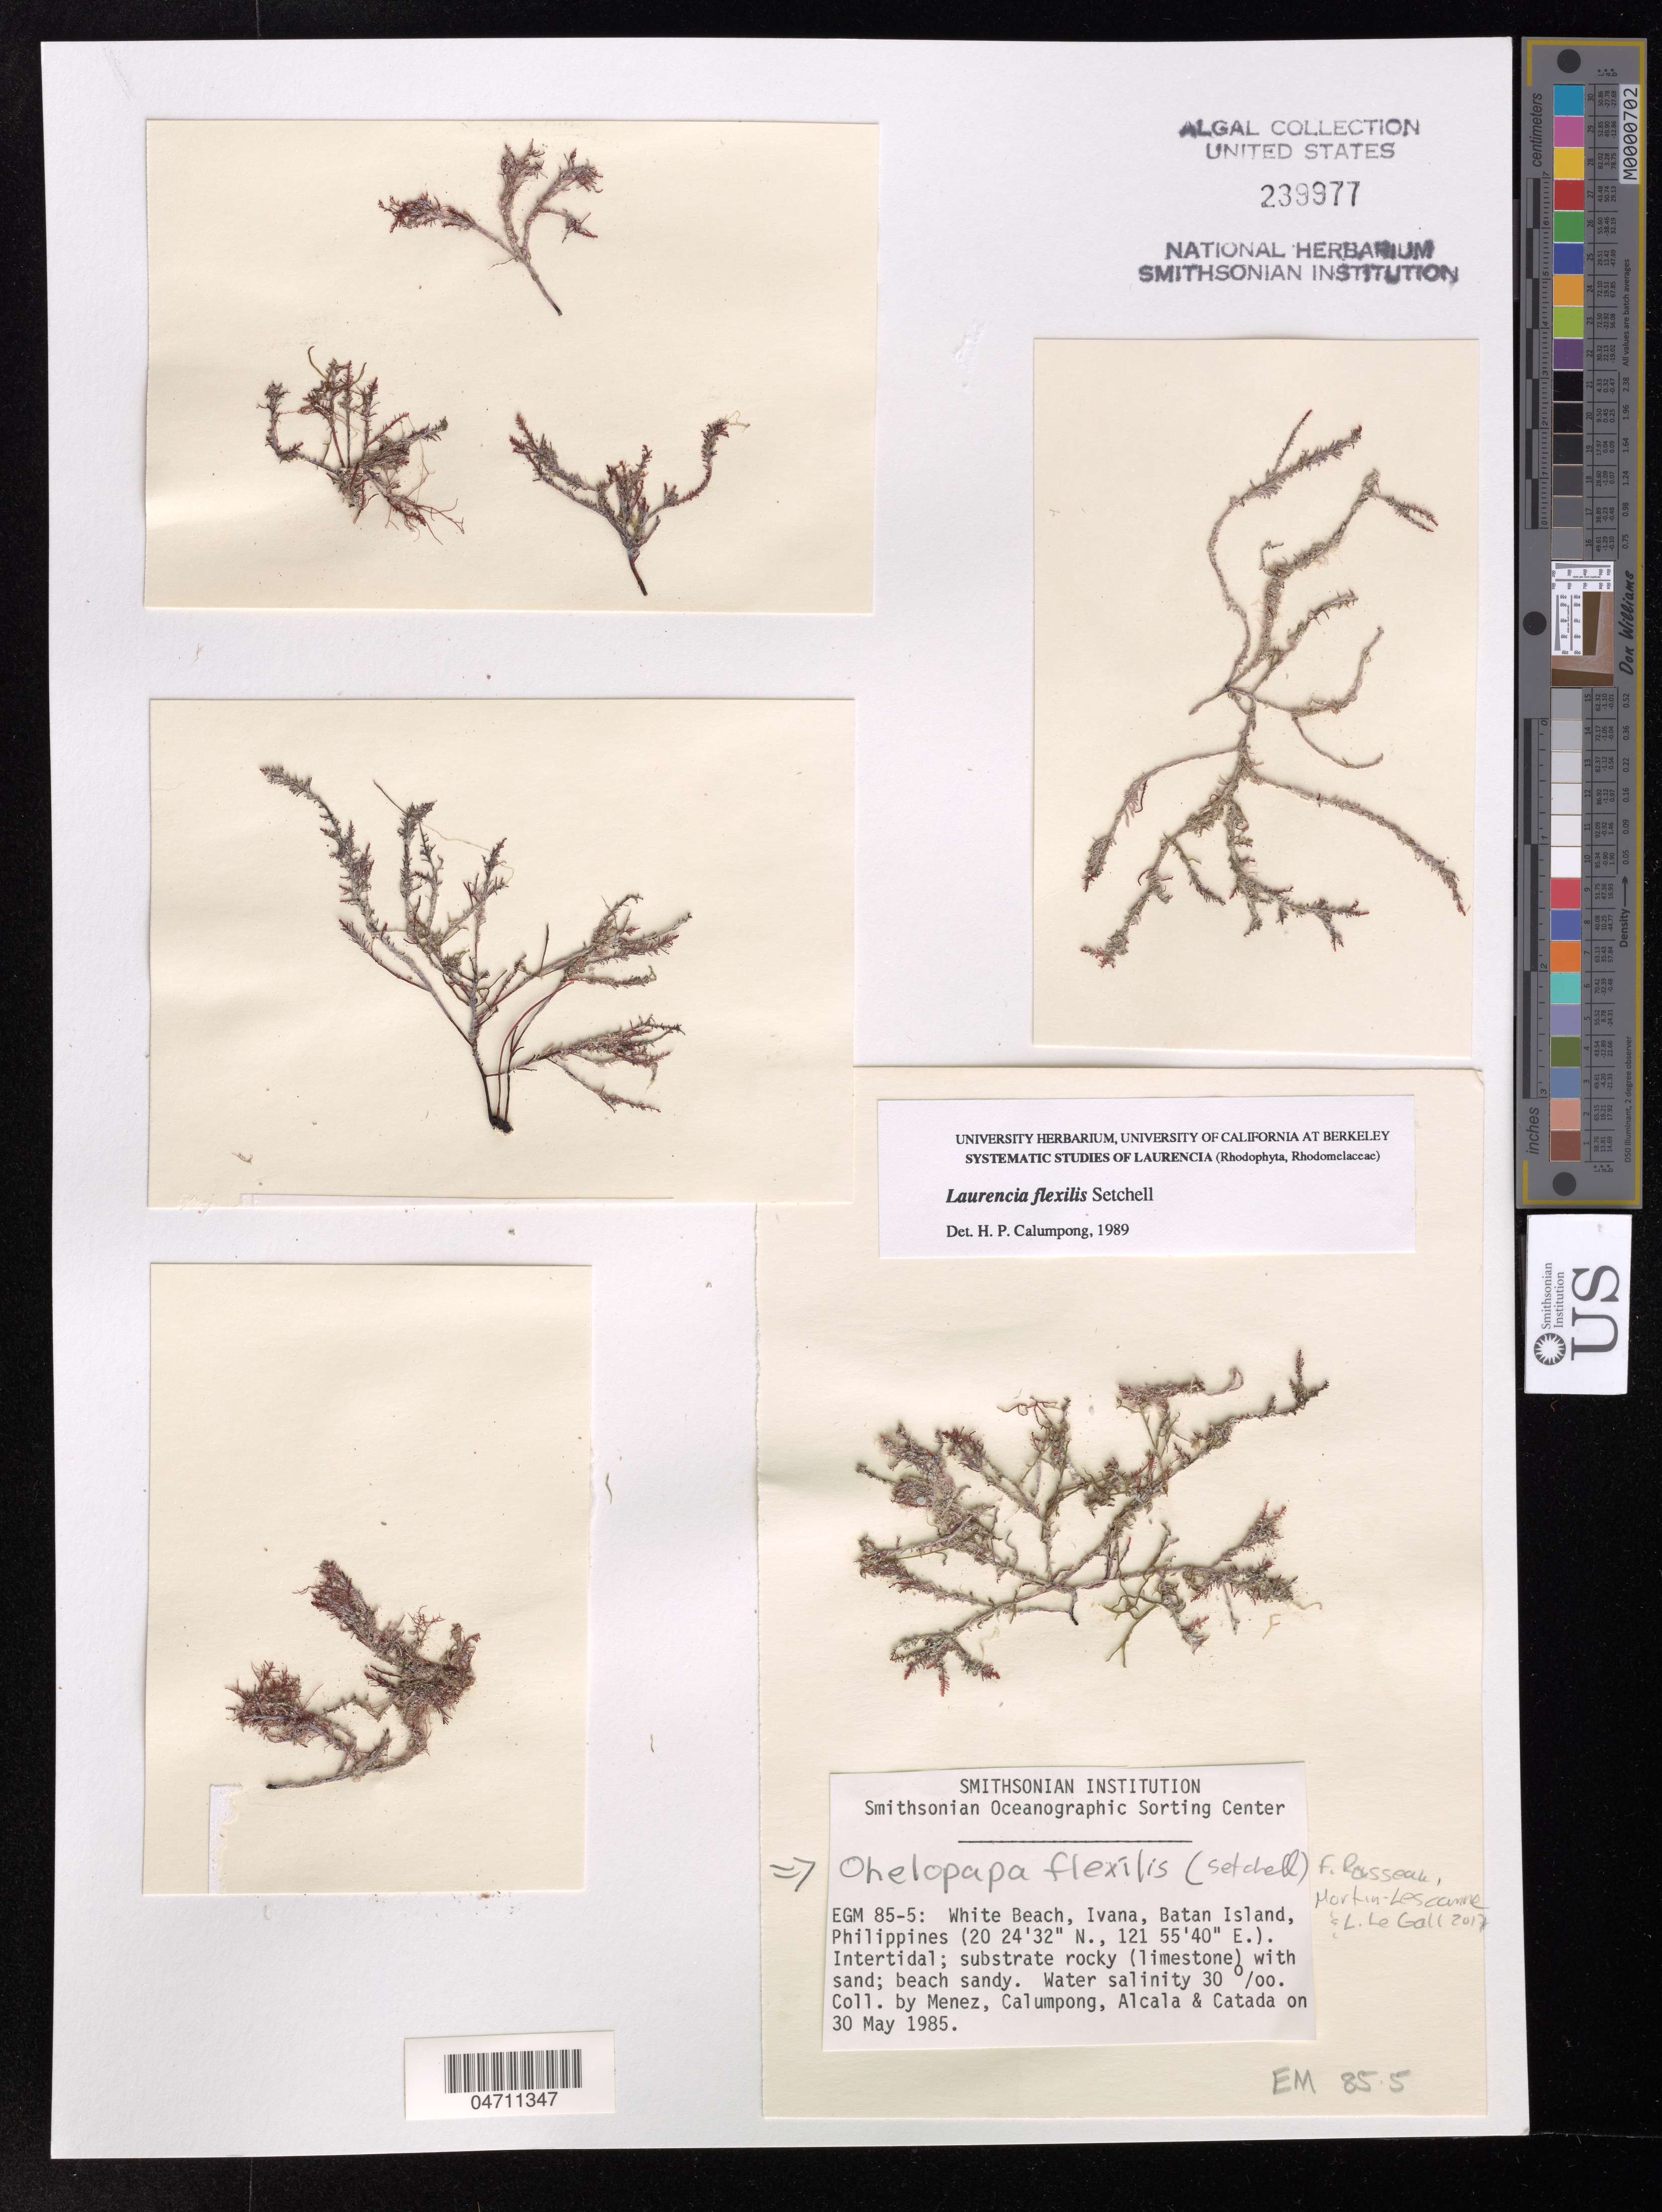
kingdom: Plantae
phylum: Rhodophyta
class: Florideophyceae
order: Ceramiales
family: Rhodomelaceae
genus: Ohelopapa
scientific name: Ohelopapa flexilis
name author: (Setchell) F. Rousseau et al.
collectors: Menez, Calumpong & Alcala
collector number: EGM 85-5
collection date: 1985-05-30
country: Philippines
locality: White Beach, Ivana, Batan Island.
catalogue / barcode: US 239977